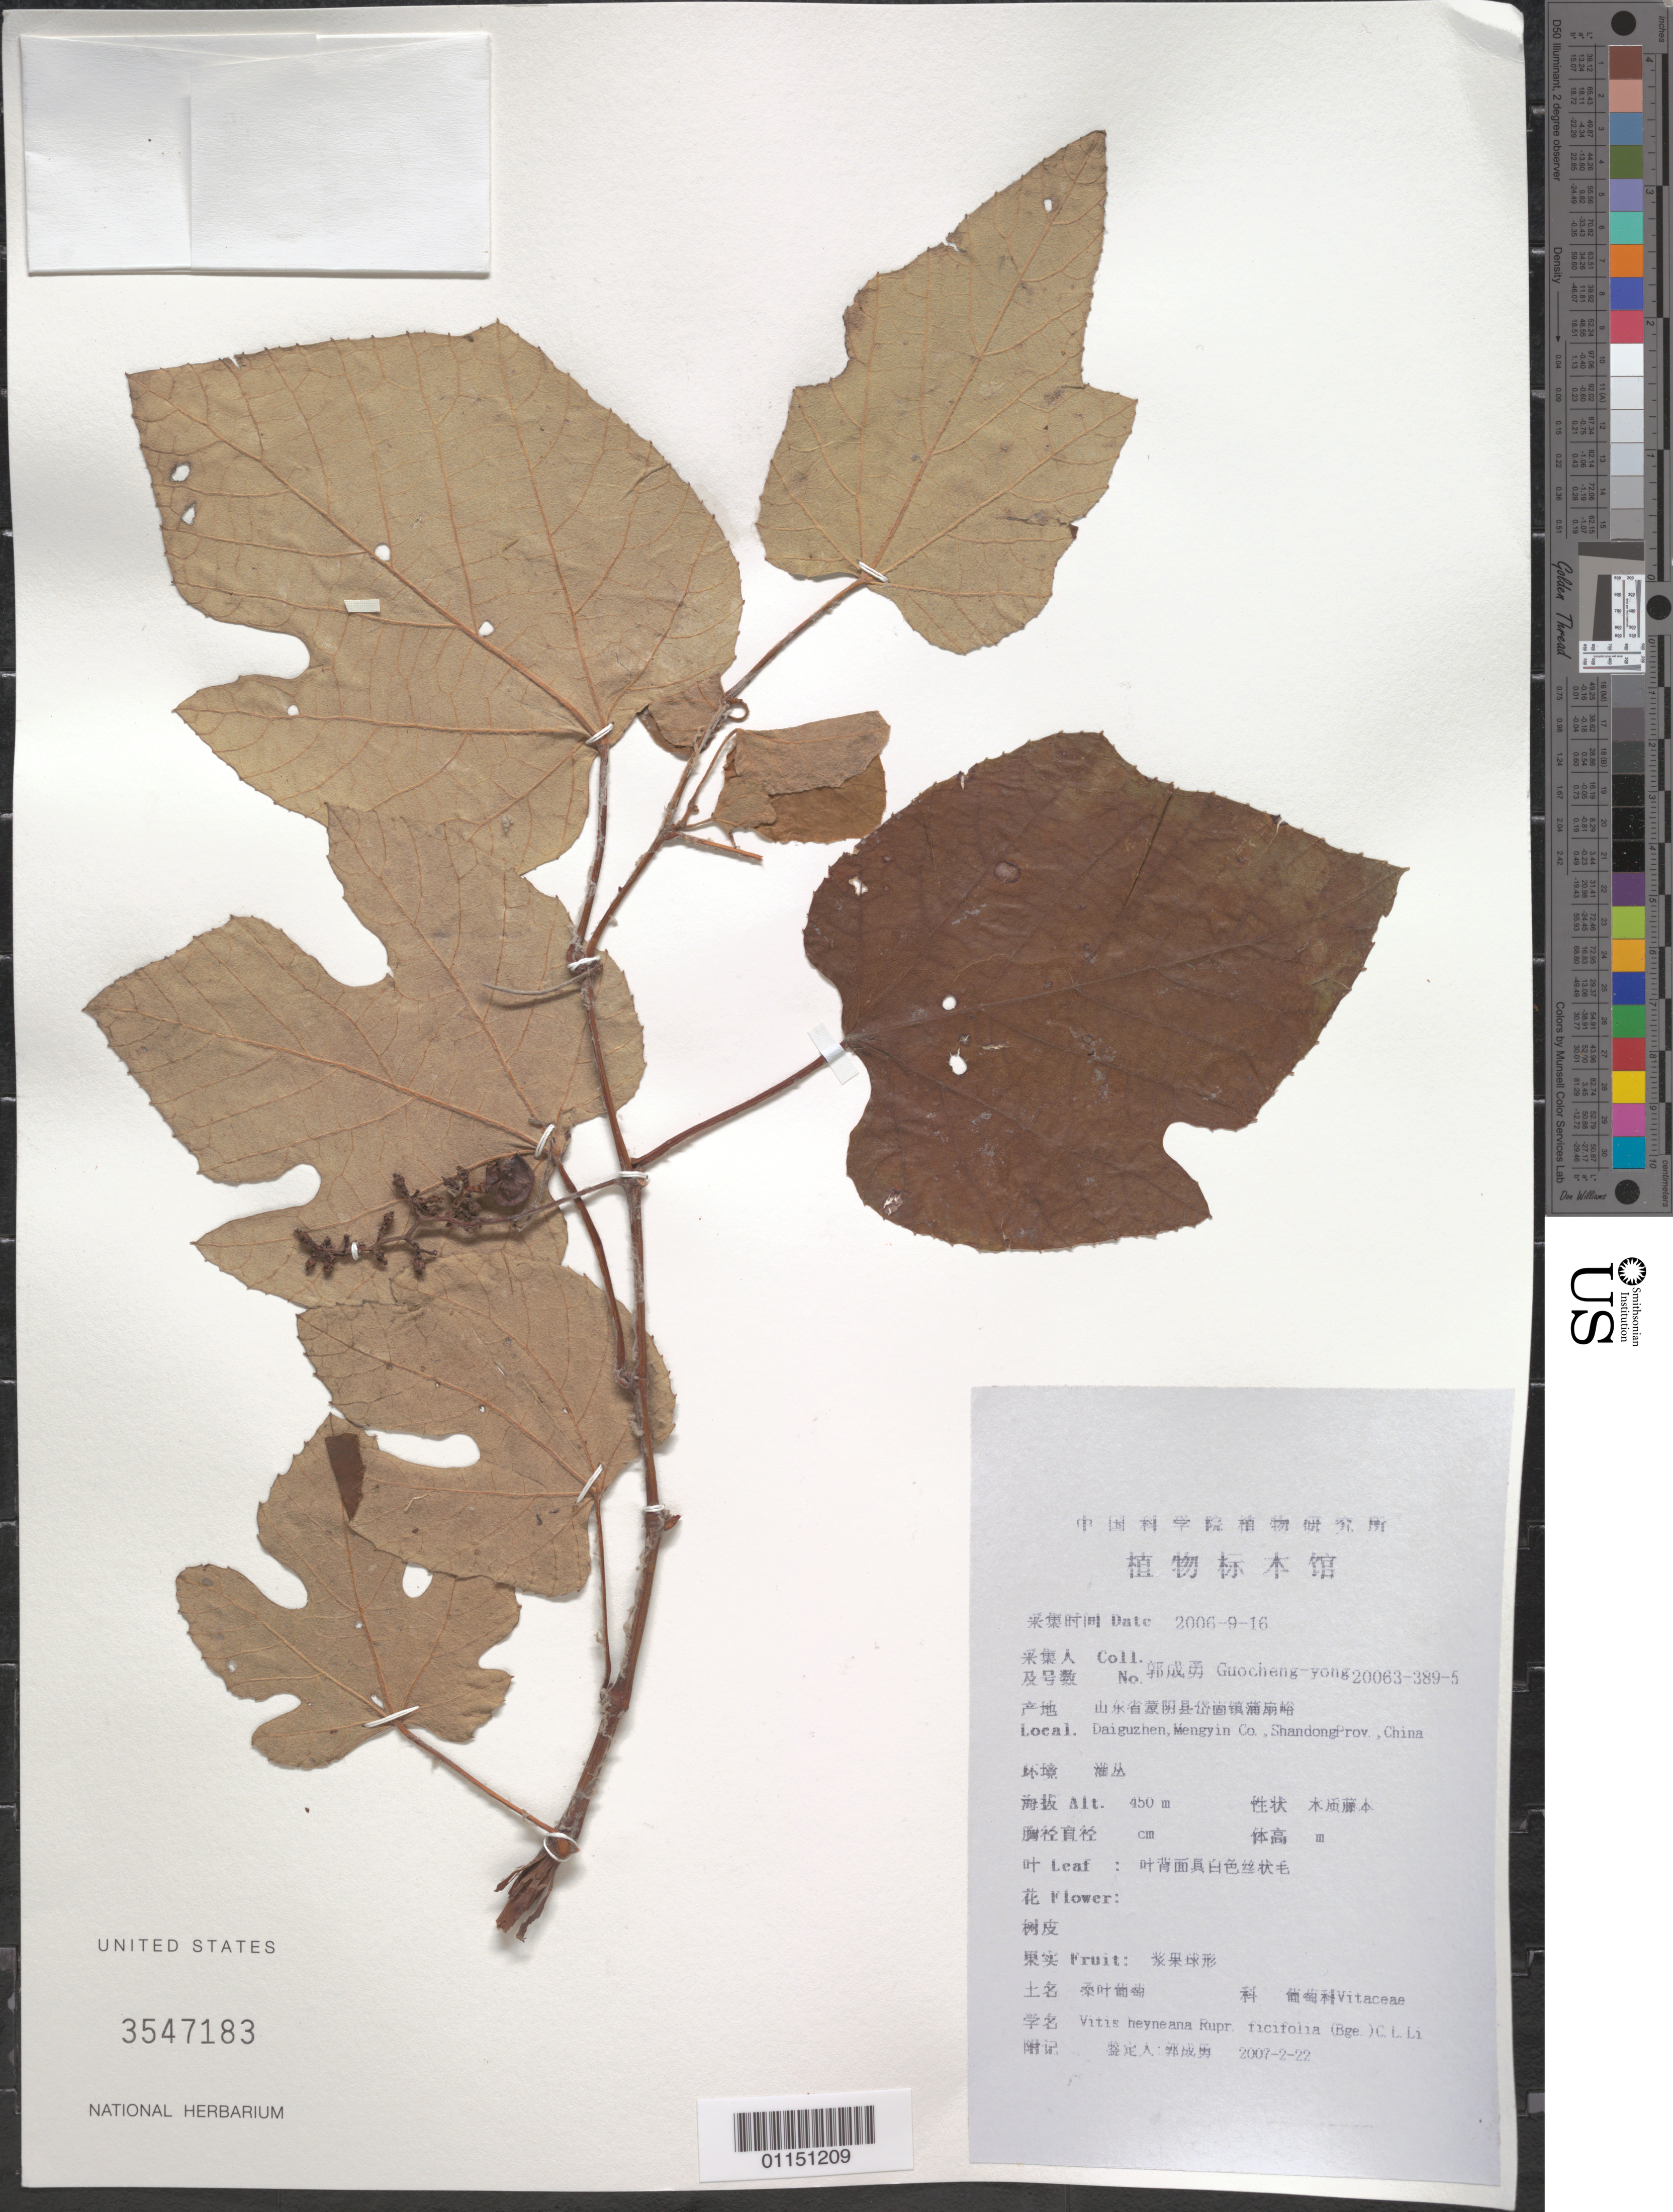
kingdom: Plantae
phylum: Tracheophyta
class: Magnoliopsida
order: Vitales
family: Vitaceae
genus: Vitis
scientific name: Vitis heyneana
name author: A. Roem. & Schult.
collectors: Guo cheng-yong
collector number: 20063-389-5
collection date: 2006-09-16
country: China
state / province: Shandong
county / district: Mengyin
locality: Daiguzhen.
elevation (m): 450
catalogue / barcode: US 3547183